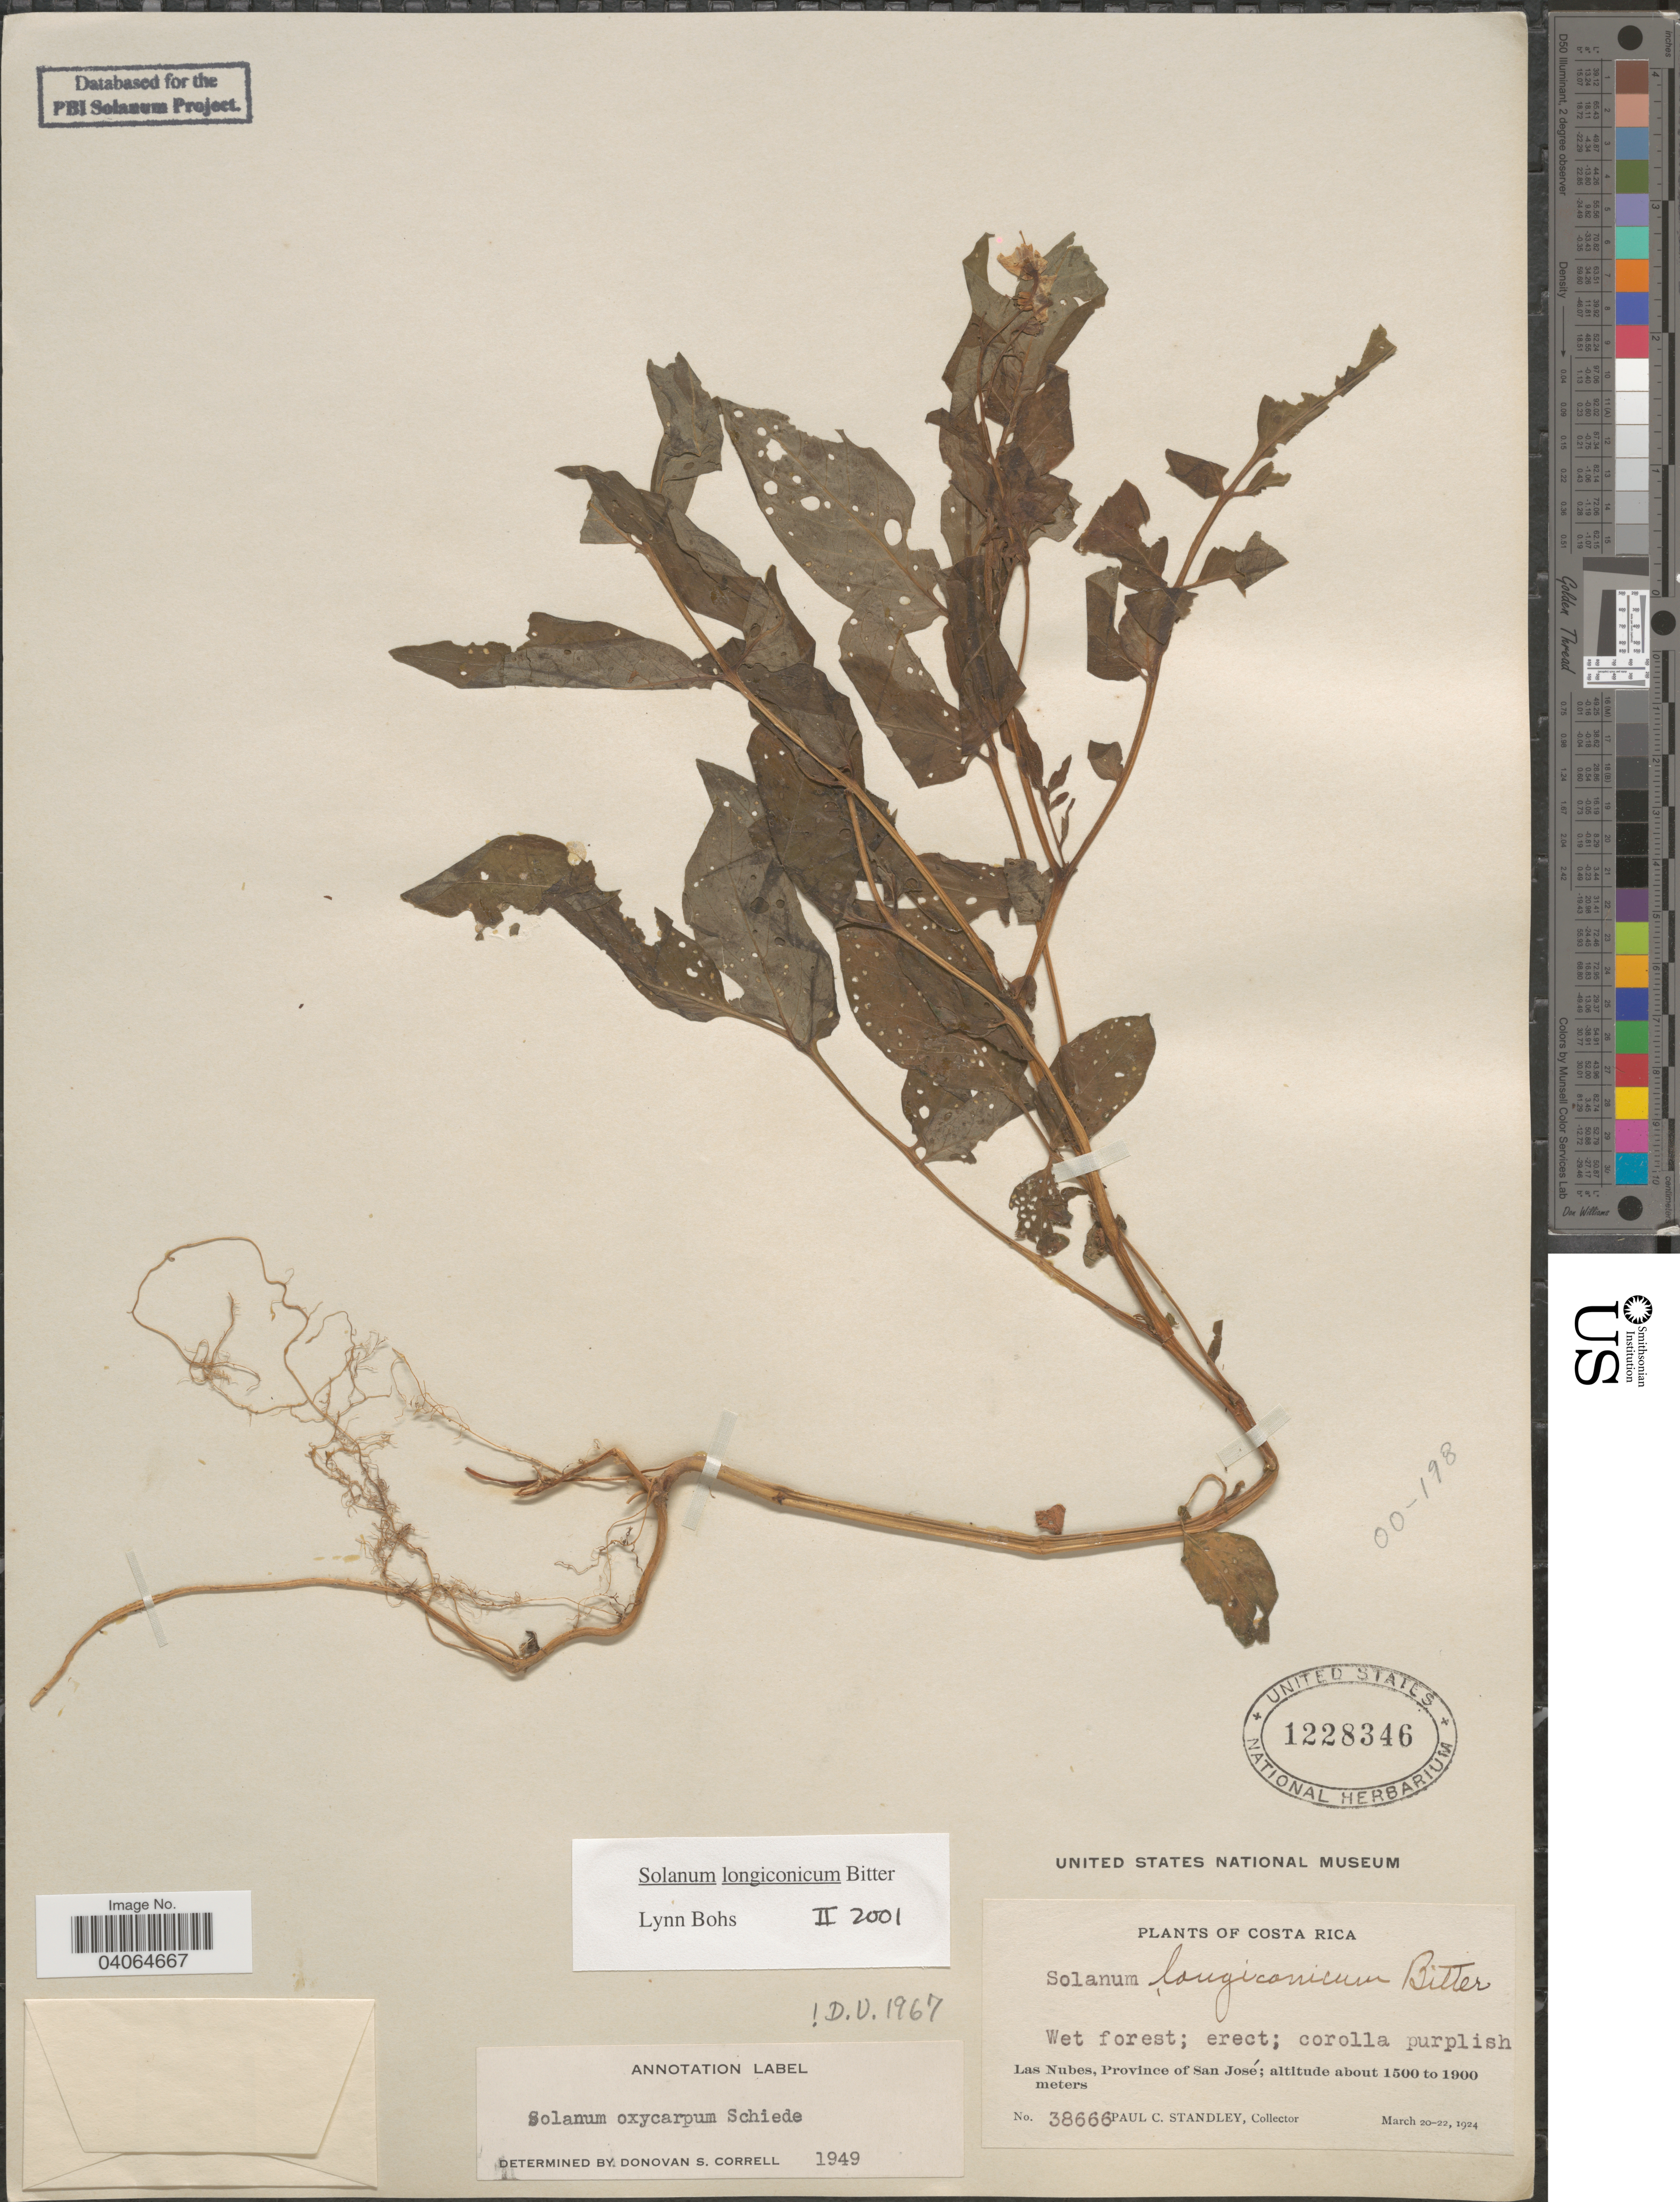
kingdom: Plantae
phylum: Tracheophyta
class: Magnoliopsida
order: Solanales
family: Solanaceae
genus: Solanum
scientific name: Solanum longiconicum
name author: Bitter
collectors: P. C. Standley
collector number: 38666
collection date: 1924-03-20/1924-03-22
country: Costa Rica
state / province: San José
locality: Las Nubes.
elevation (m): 1500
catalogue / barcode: US 1228346